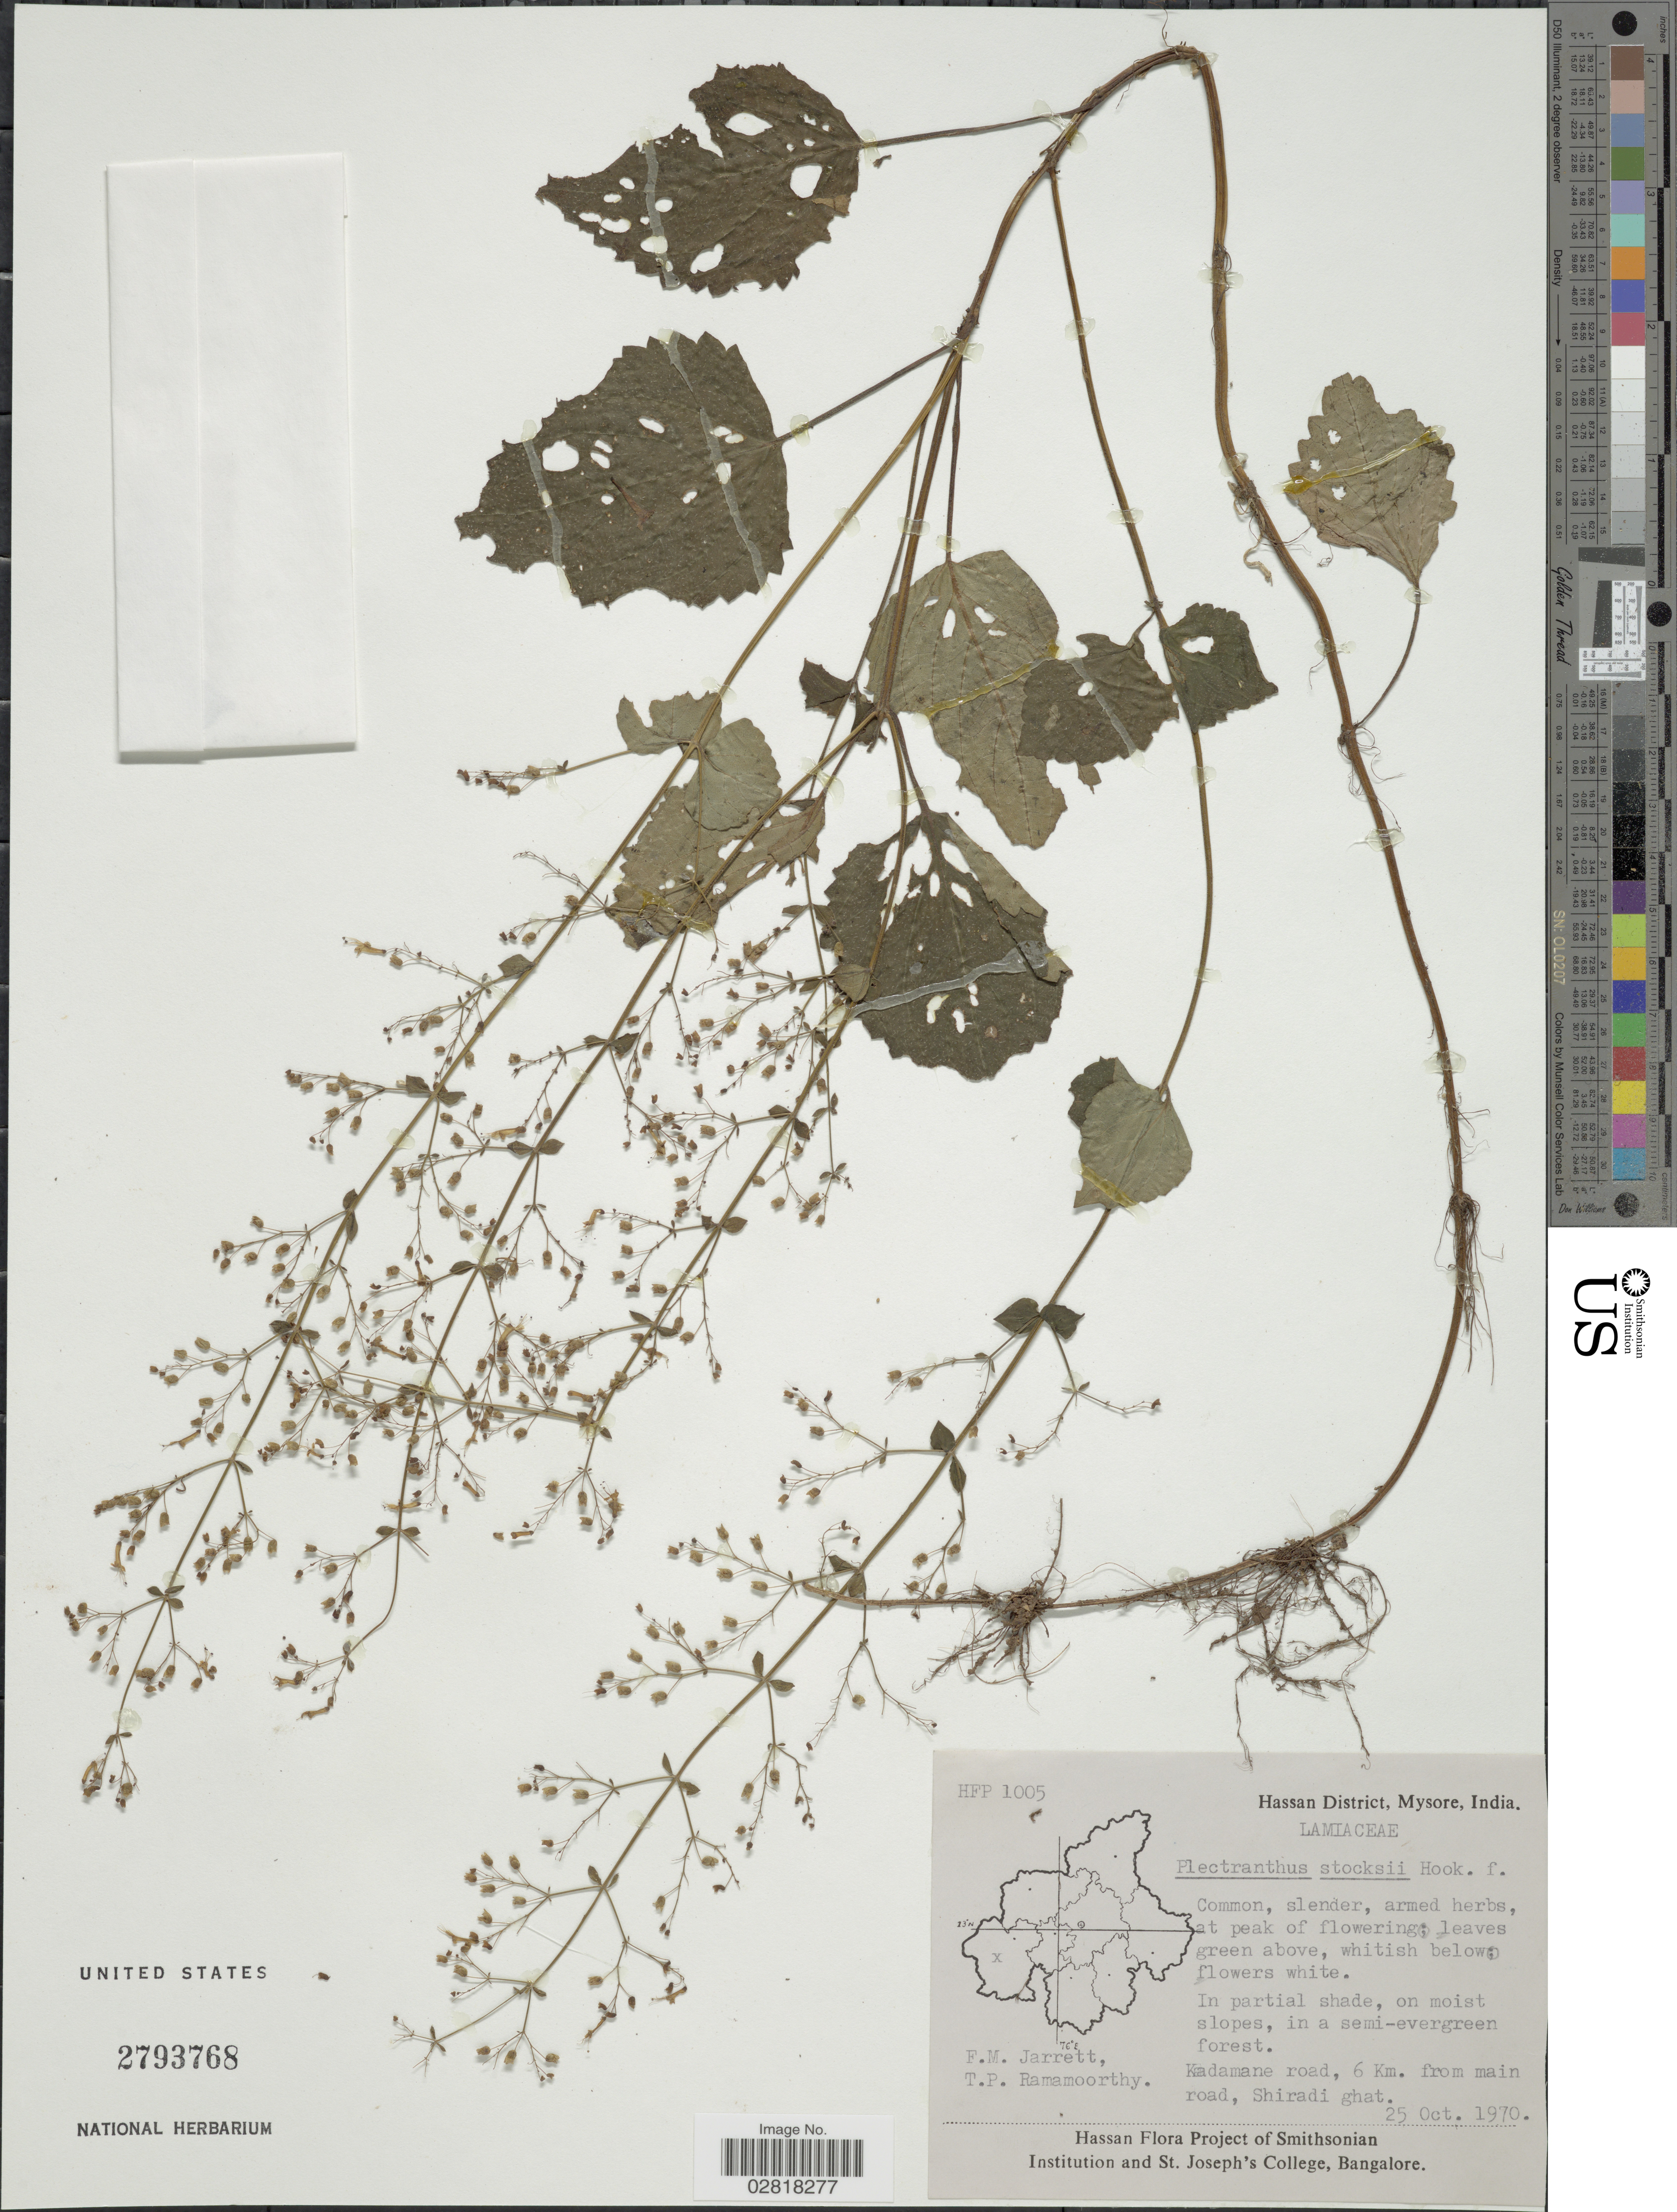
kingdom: Plantae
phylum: Tracheophyta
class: Magnoliopsida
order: Lamiales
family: Lamiaceae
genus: Plectranthus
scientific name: Plectranthus stocksii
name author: Hook. f.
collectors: F. M. Jarrett & T. P. Ramamoorthy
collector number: HFP1005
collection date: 1970-10-25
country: India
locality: Hassan District, Mysore, Kadamane road, 6 Km. from main road, Shiradi ghat.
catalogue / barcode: US 2793768